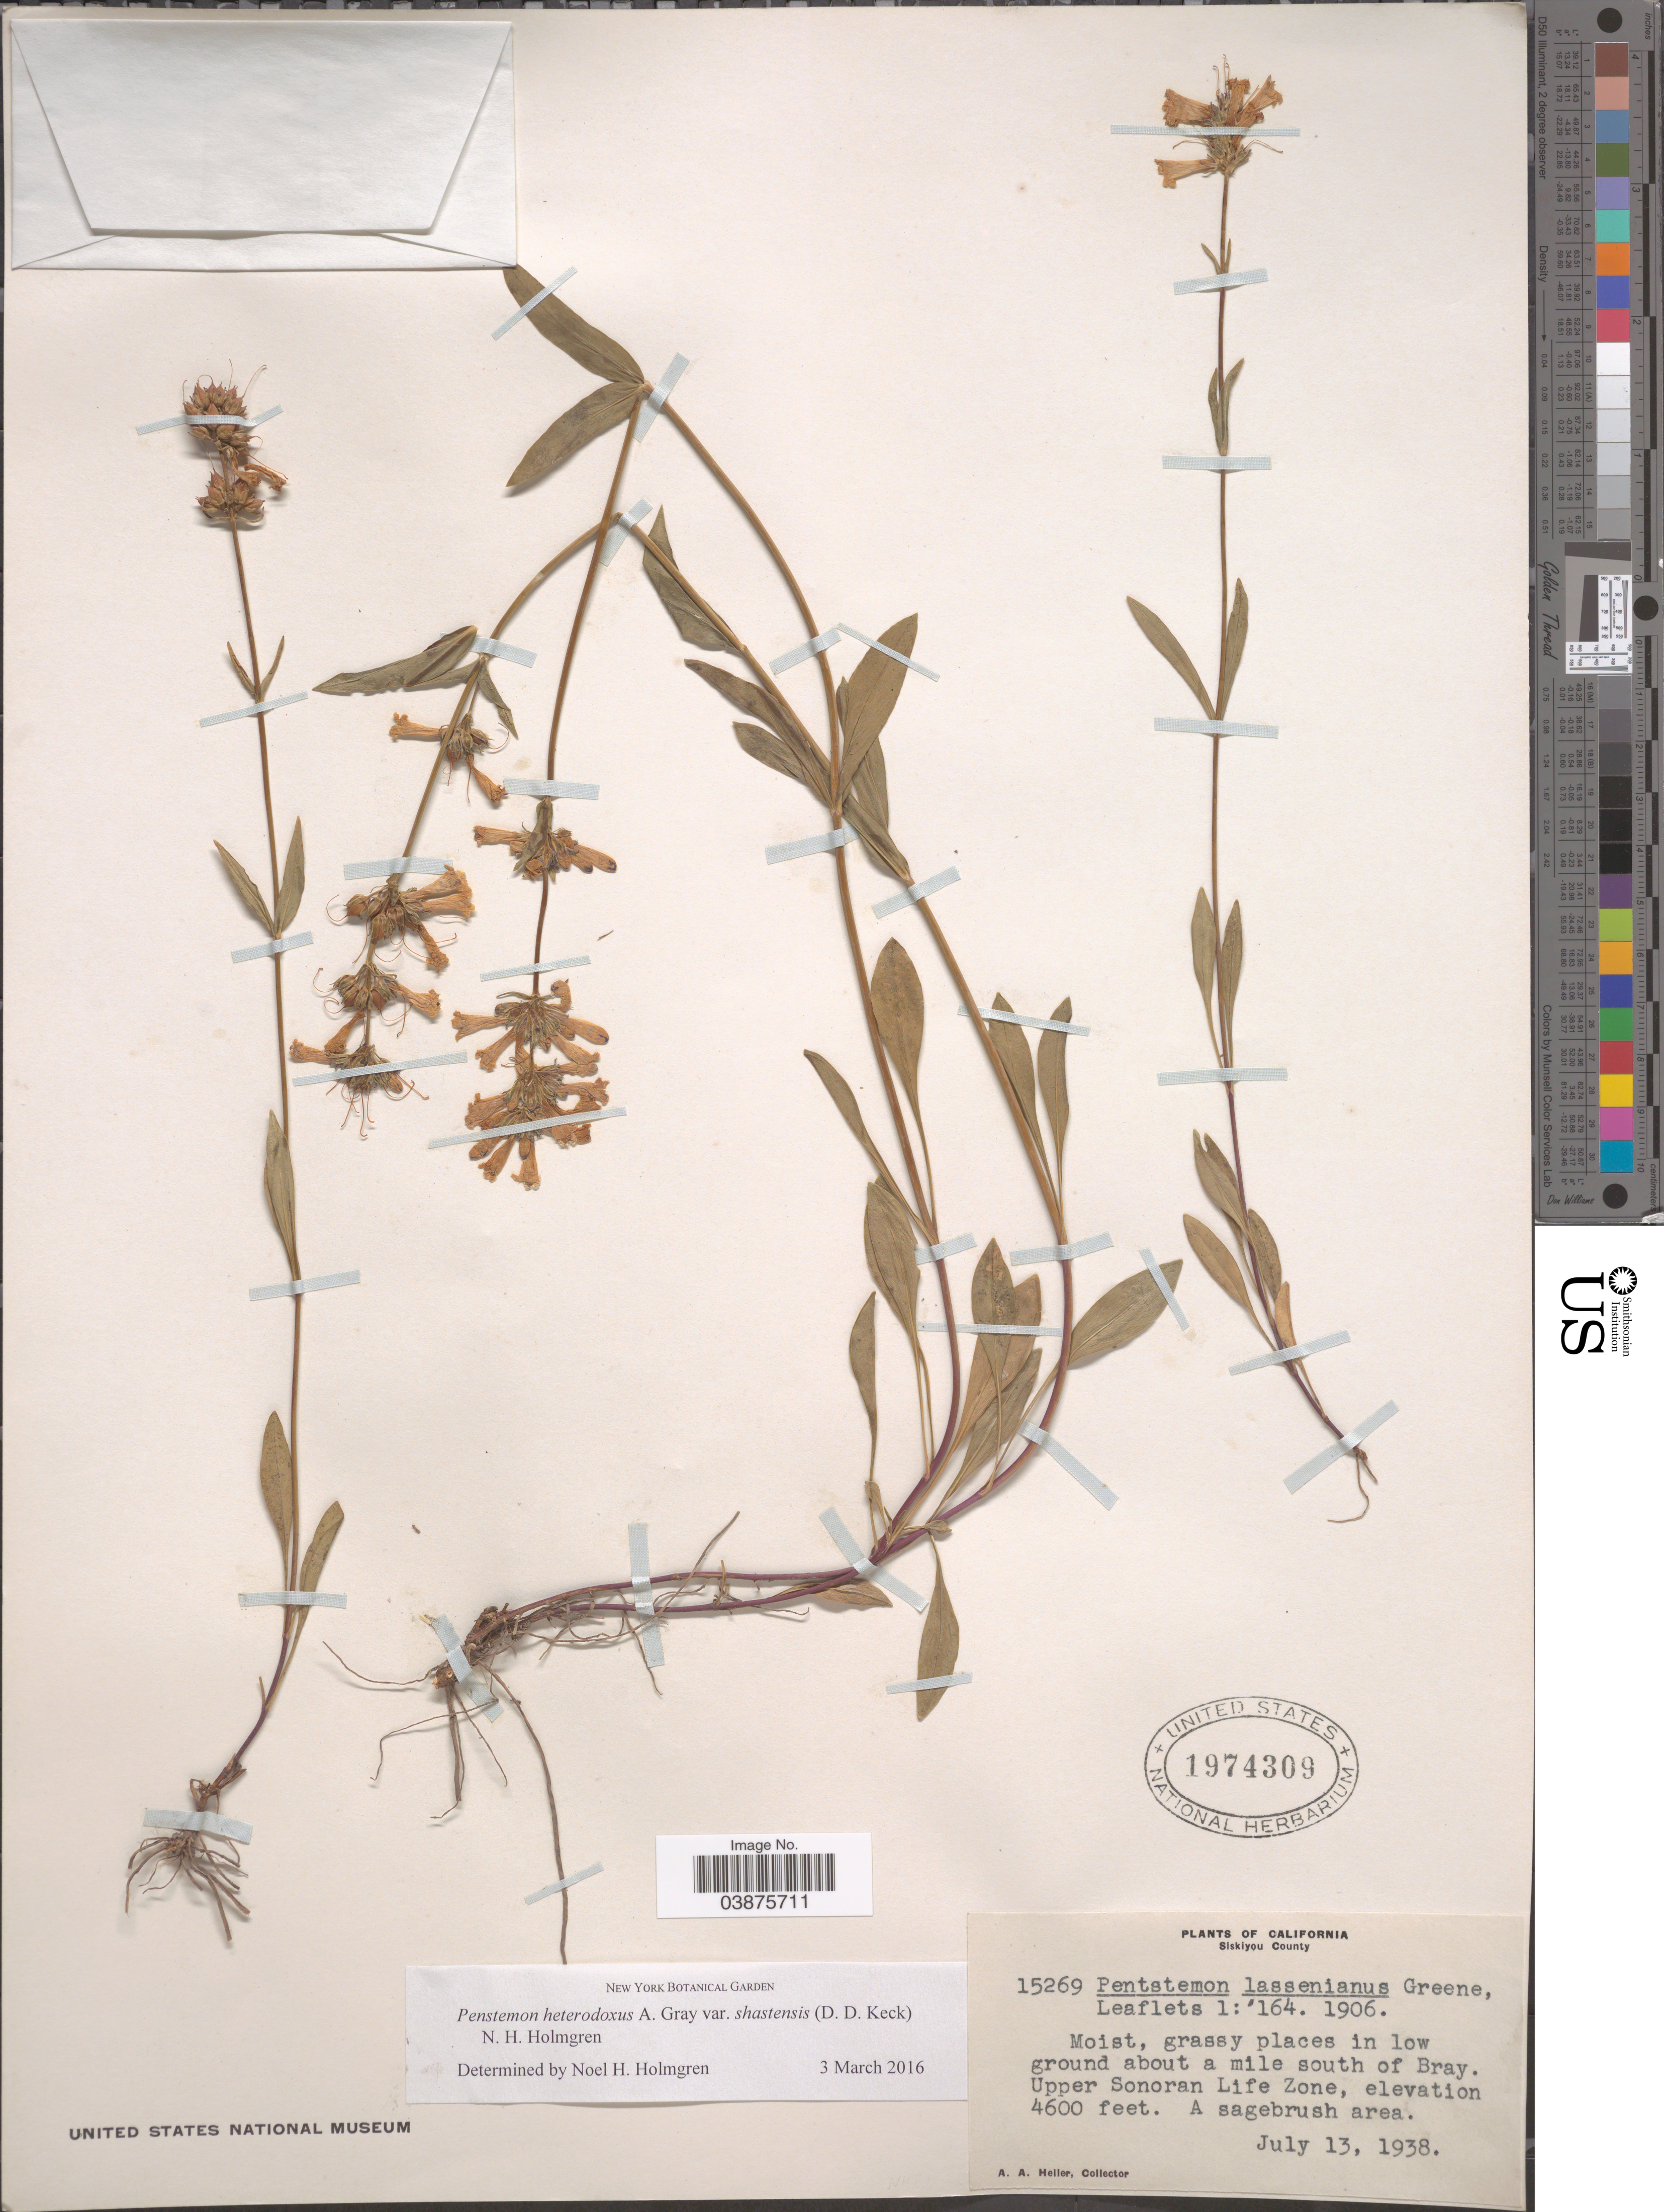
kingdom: Plantae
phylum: Tracheophyta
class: Magnoliopsida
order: Lamiales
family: Plantaginaceae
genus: Penstemon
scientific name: Penstemon heterodoxus var. shastensis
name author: (D.D. Keck) N.H. Holmgren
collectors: A. A. Heller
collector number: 15269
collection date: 1938-07-13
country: United States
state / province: California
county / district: Siskiyou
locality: Siskiyou County. Moist, grassy places in low ground about a mile south of Bray. Upper Sonoran Life Zone.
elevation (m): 1402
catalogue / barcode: US 1974309